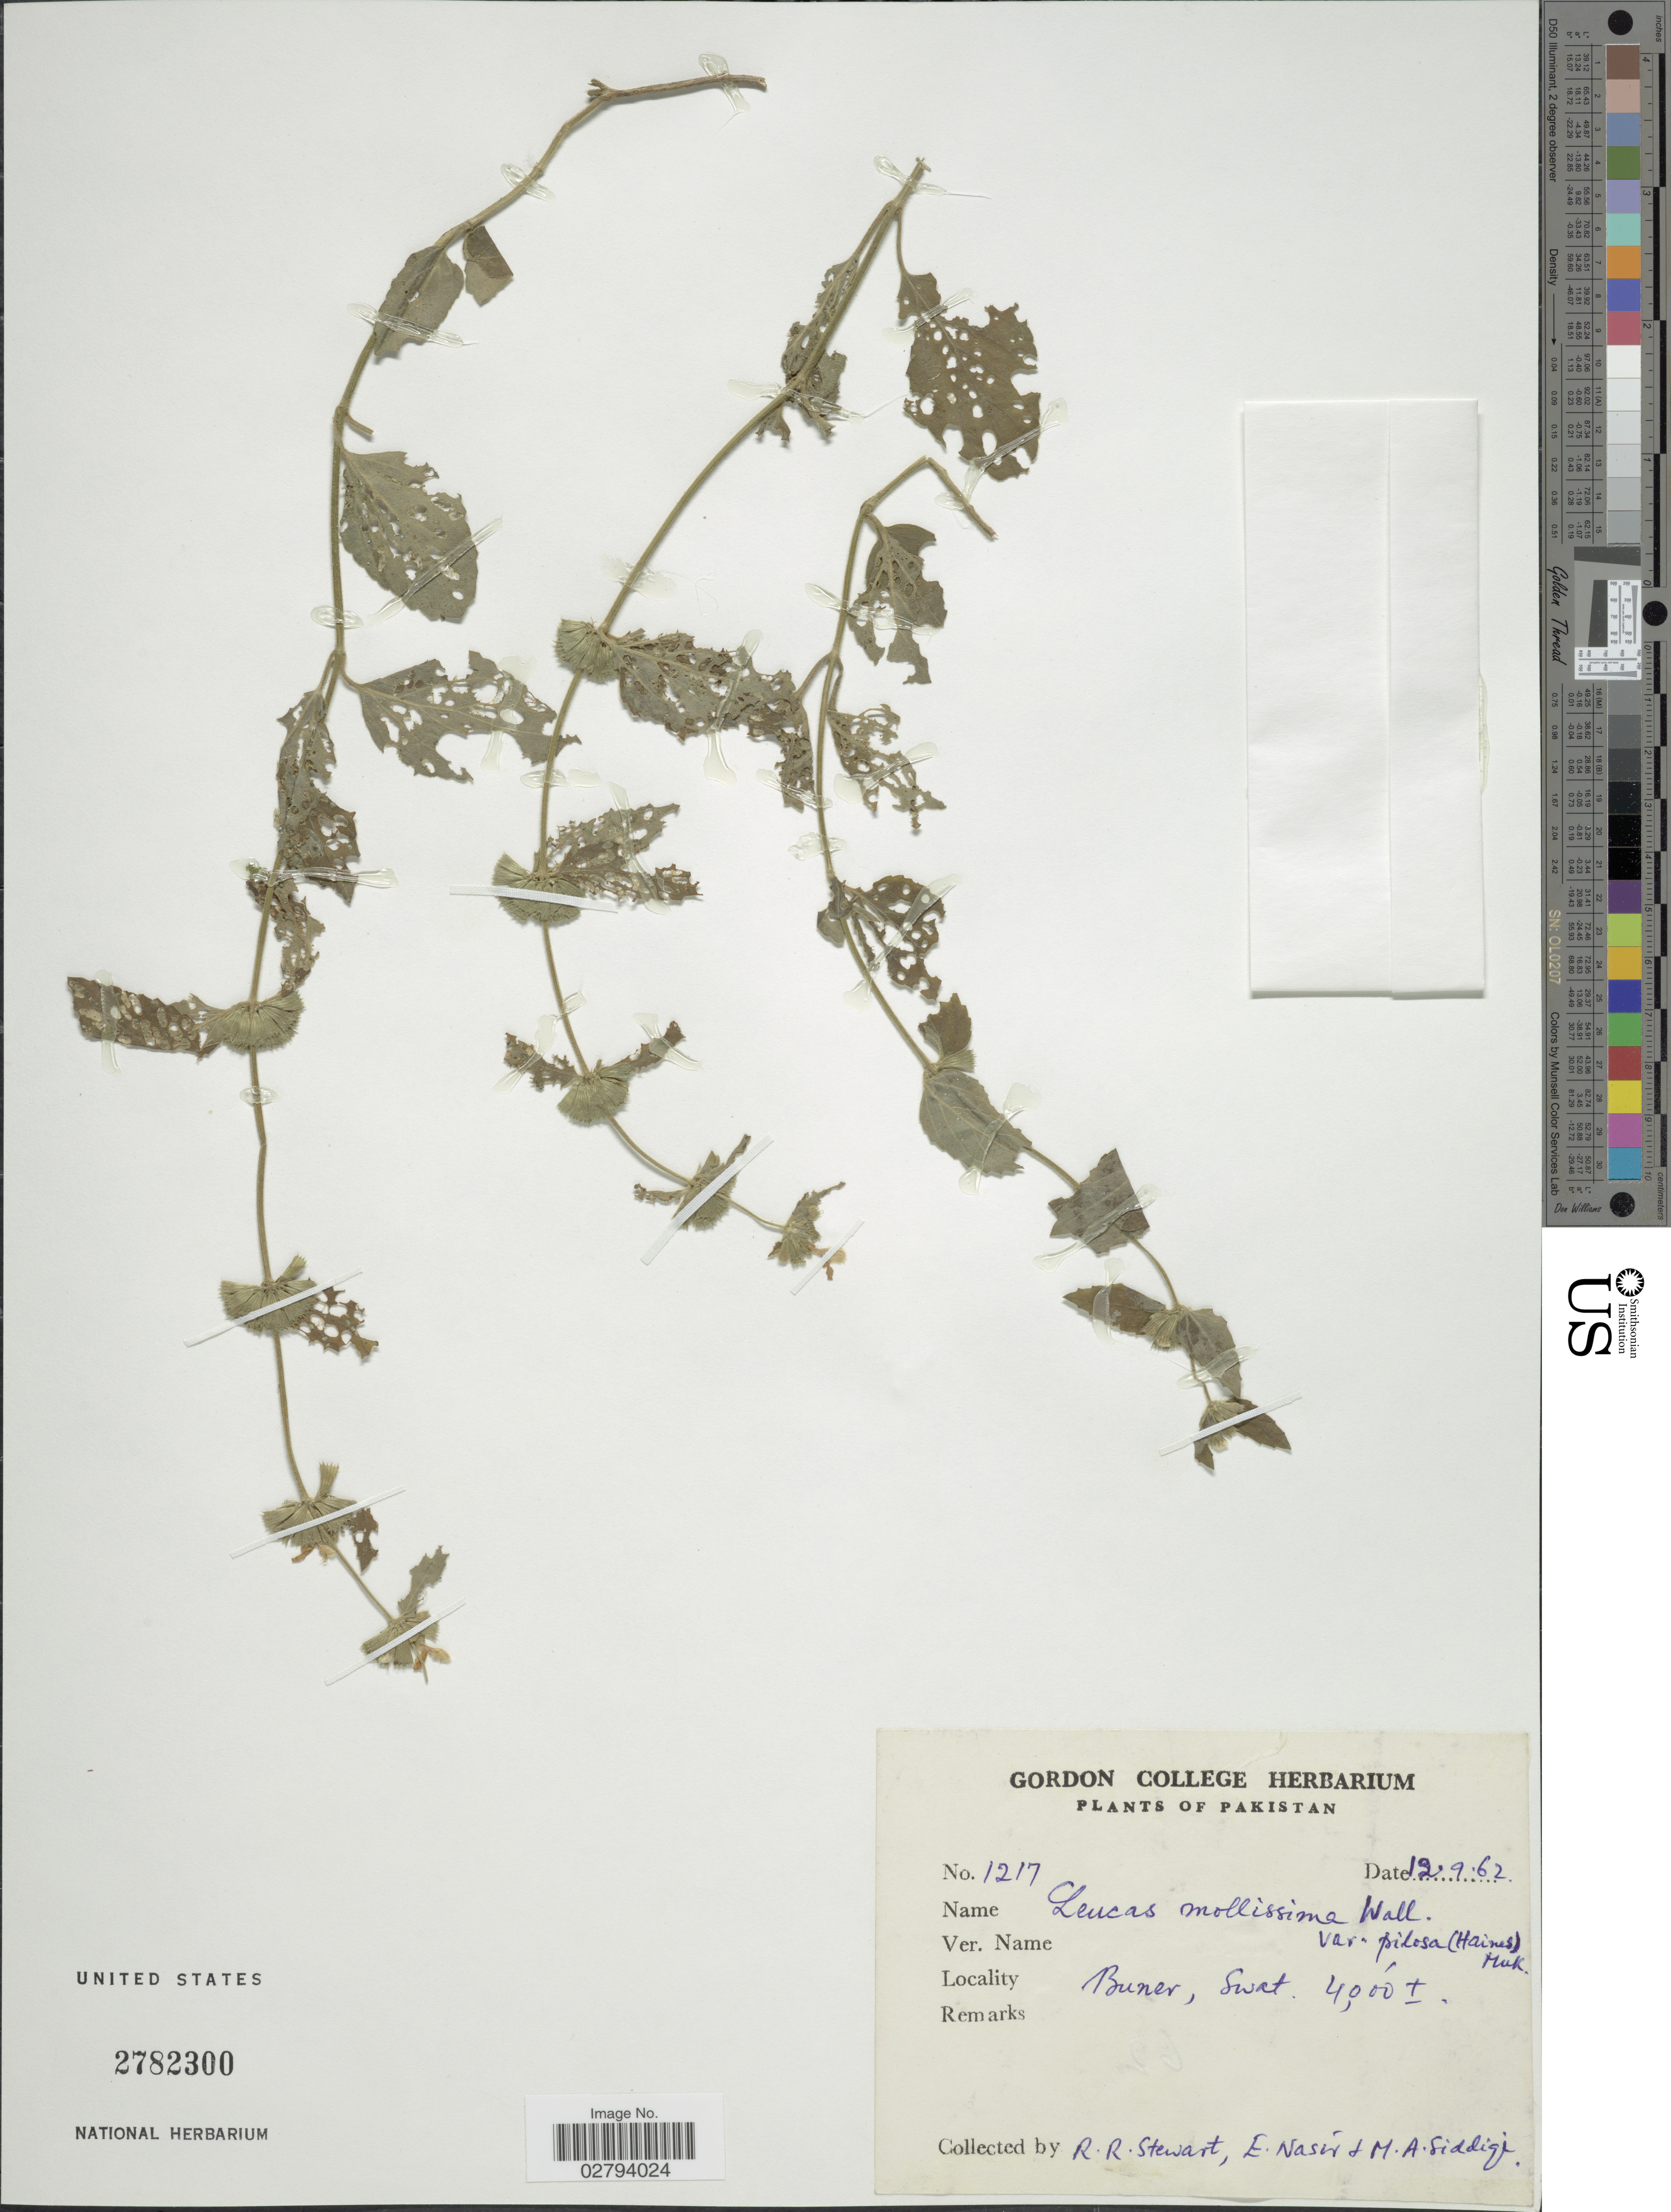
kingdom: Plantae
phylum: Tracheophyta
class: Magnoliopsida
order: Lamiales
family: Lamiaceae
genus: Leucas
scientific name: Leucas mollissima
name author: Gürke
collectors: R. R. Stewart, E. Nasir & M. Siddiqi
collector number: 1217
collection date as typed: Transcribed d/m/y: 12/9/62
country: Pakistan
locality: Pakistan, Buner, Swat.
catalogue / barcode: US 2782300